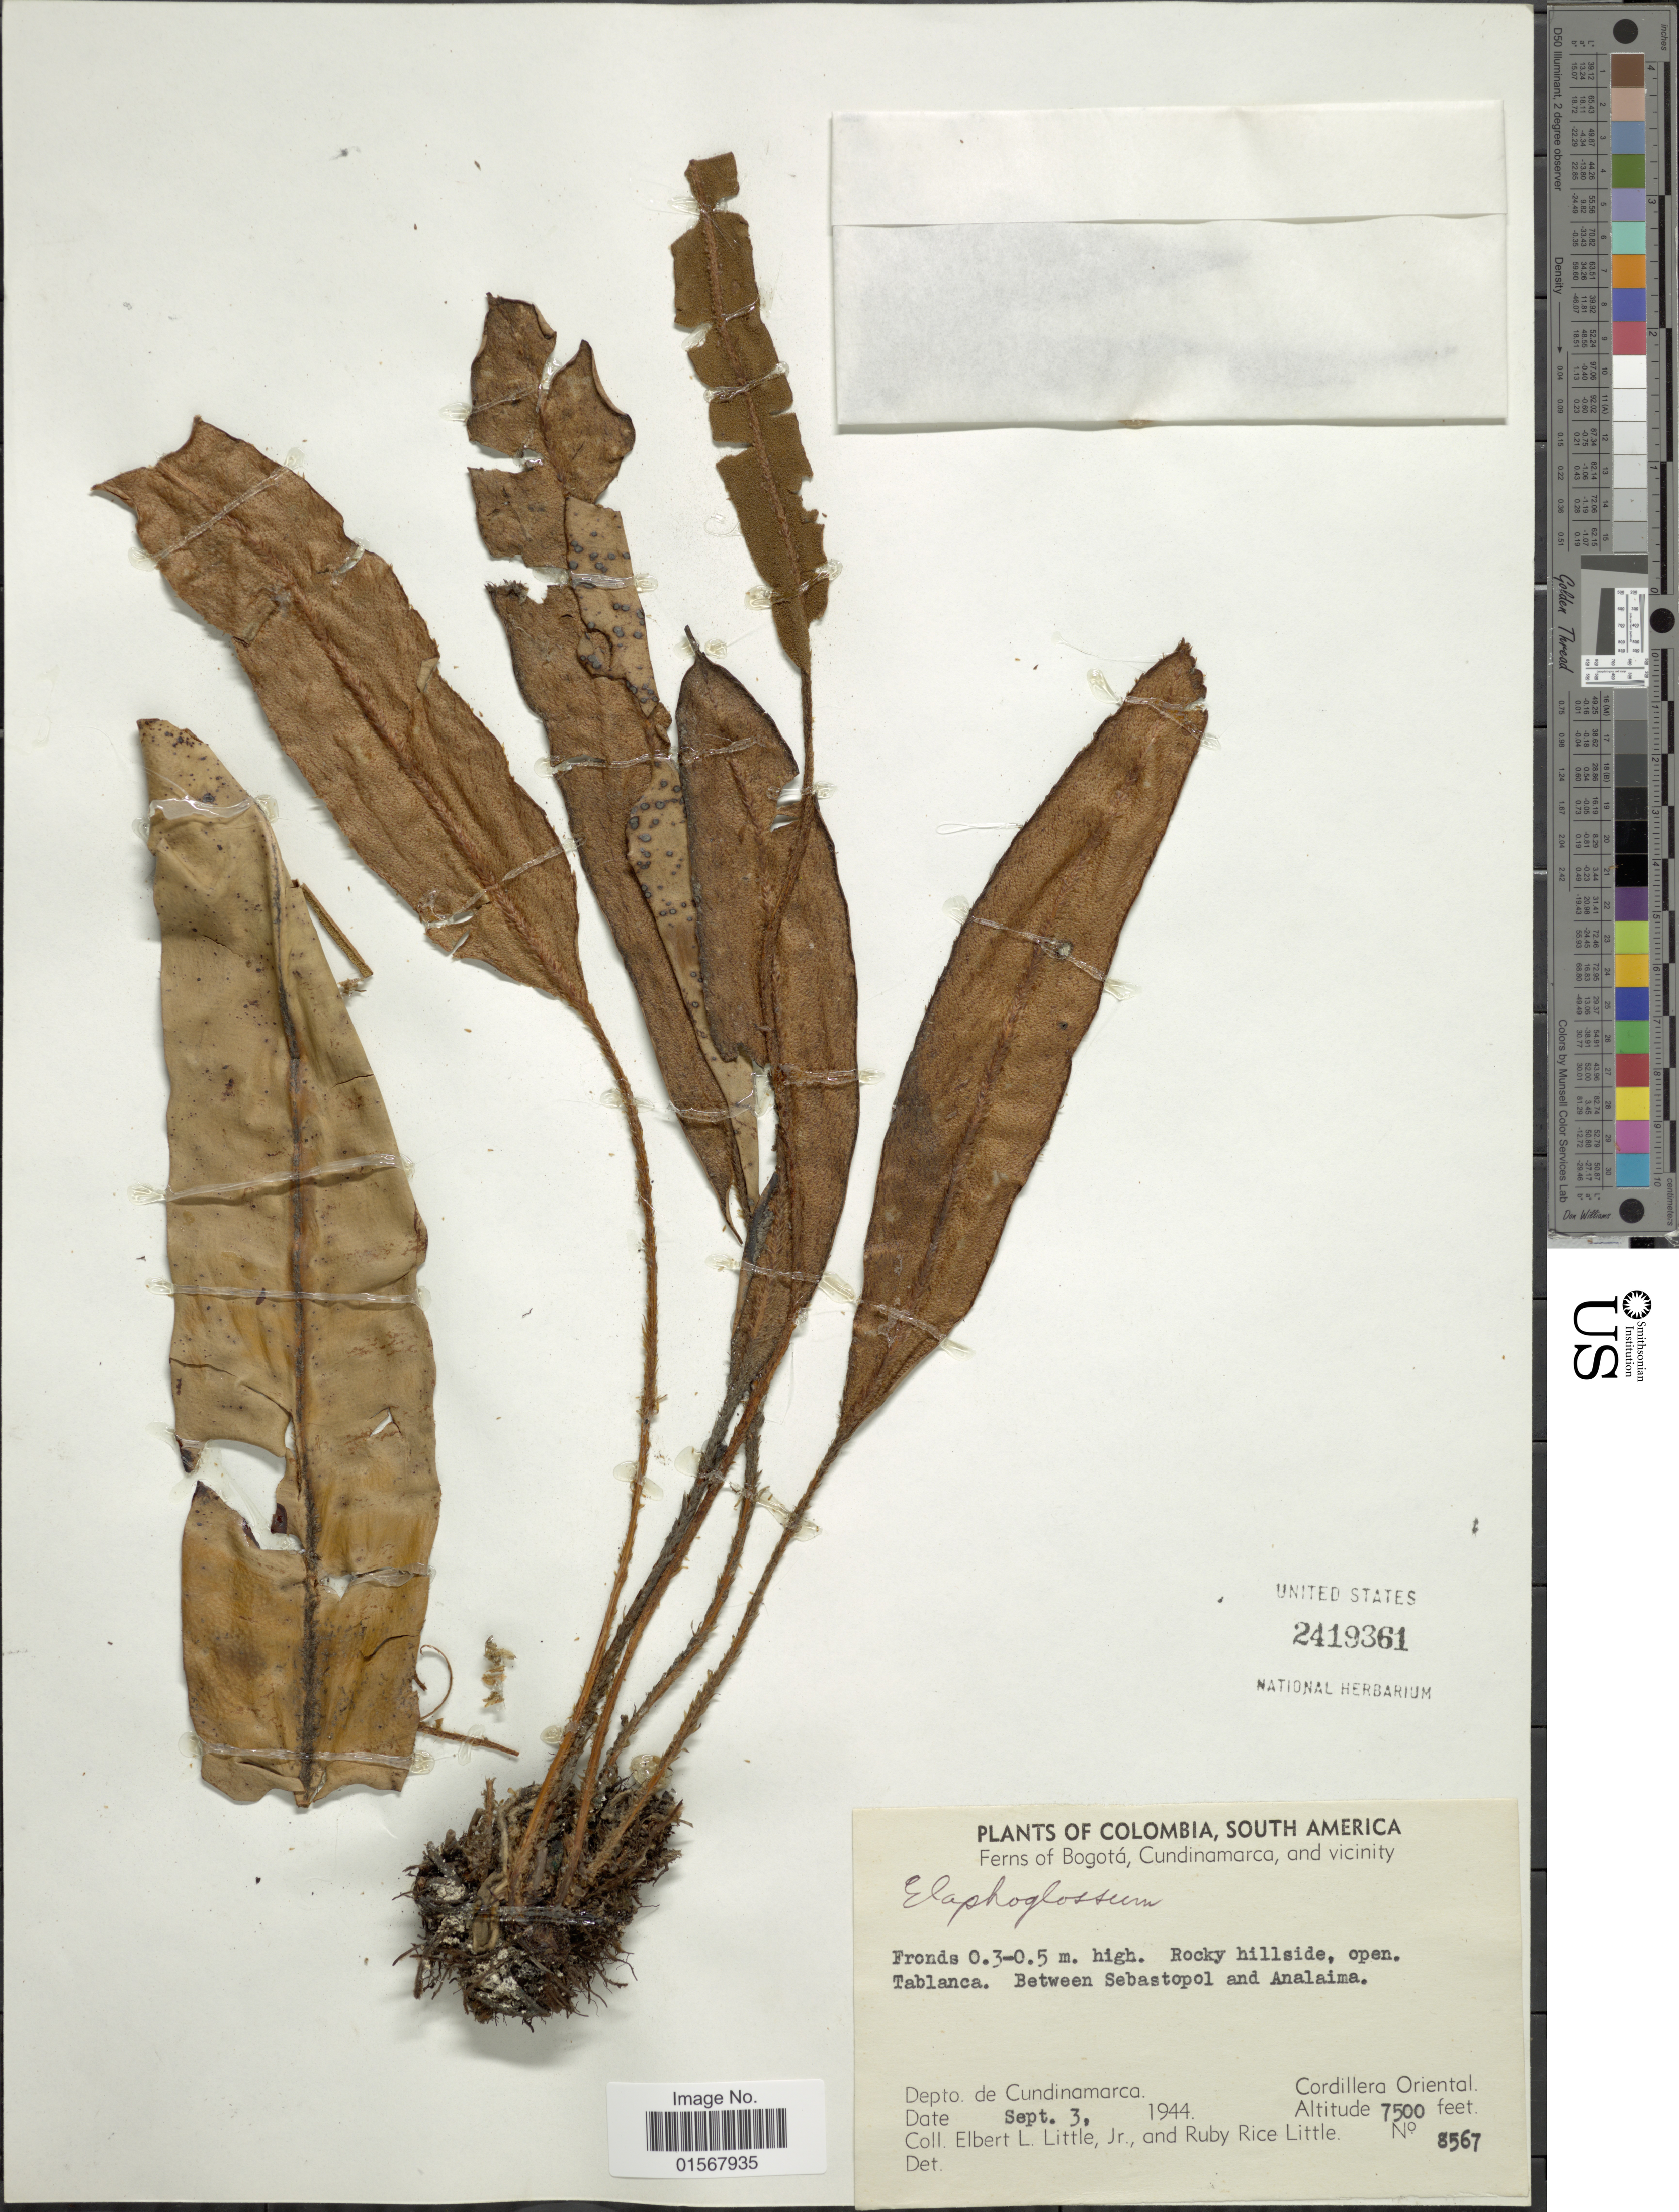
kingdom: Plantae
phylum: Tracheophyta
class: Polypodiopsida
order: Polypodiales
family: Dryopteridaceae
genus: Elaphoglossum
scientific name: Elaphoglossum orbignyanum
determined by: Vasco, A.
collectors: E. L. Little & R. R. Little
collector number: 8567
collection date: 1944-09-03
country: Colombia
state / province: Cundinamarca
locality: Depto. de Cundinamarca, Cordillera Oriental, Bogota, Cundinamarca, and vicinity, between Sebastopol and Analaima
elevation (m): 2286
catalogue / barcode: US 2419361